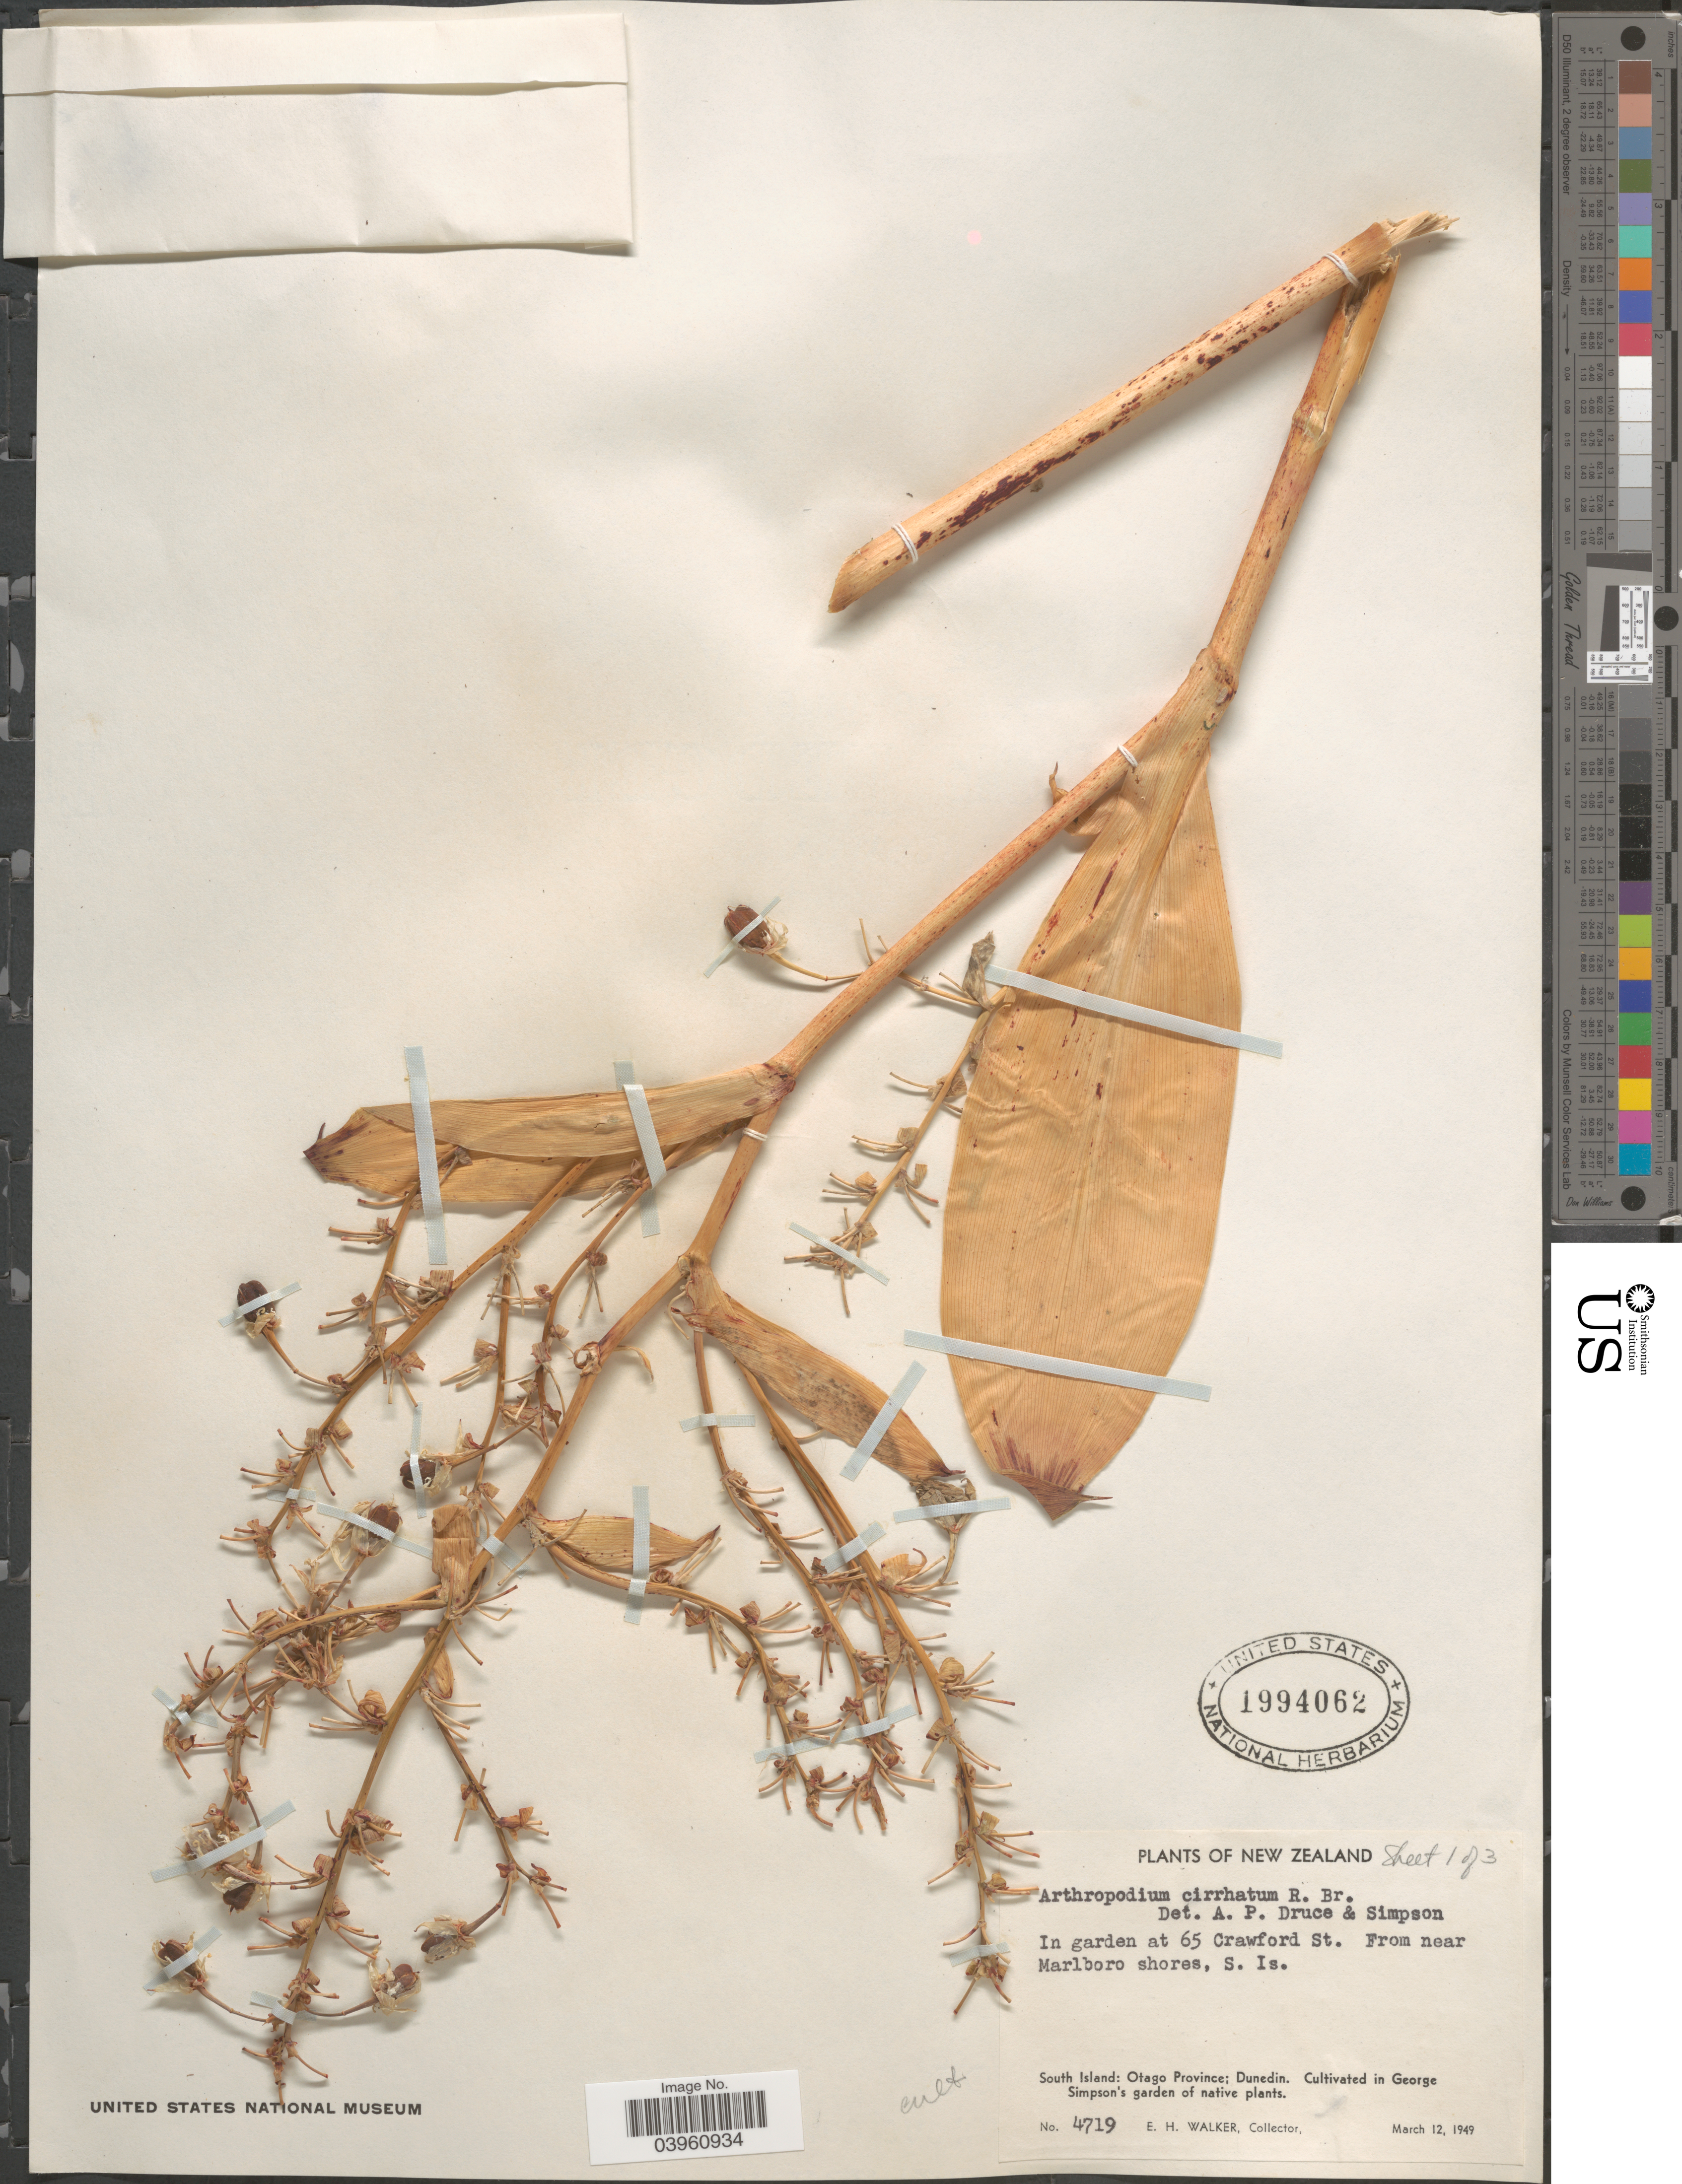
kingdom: Plantae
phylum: Tracheophyta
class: Liliopsida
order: Asparagales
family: Asparagaceae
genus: Arthropodium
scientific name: Arthropodium cirrhatum G. Benn., nom. inval., nom. nud.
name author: G. Benn.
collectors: E. H. Walker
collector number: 4719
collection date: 1949-03-12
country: New Zealand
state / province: Otago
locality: In garden at 65 Crawford St. From near Marlboro shores, S. Is. South Island: Dunedin. In George Simpson's garden of native plants.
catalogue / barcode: US 1994062